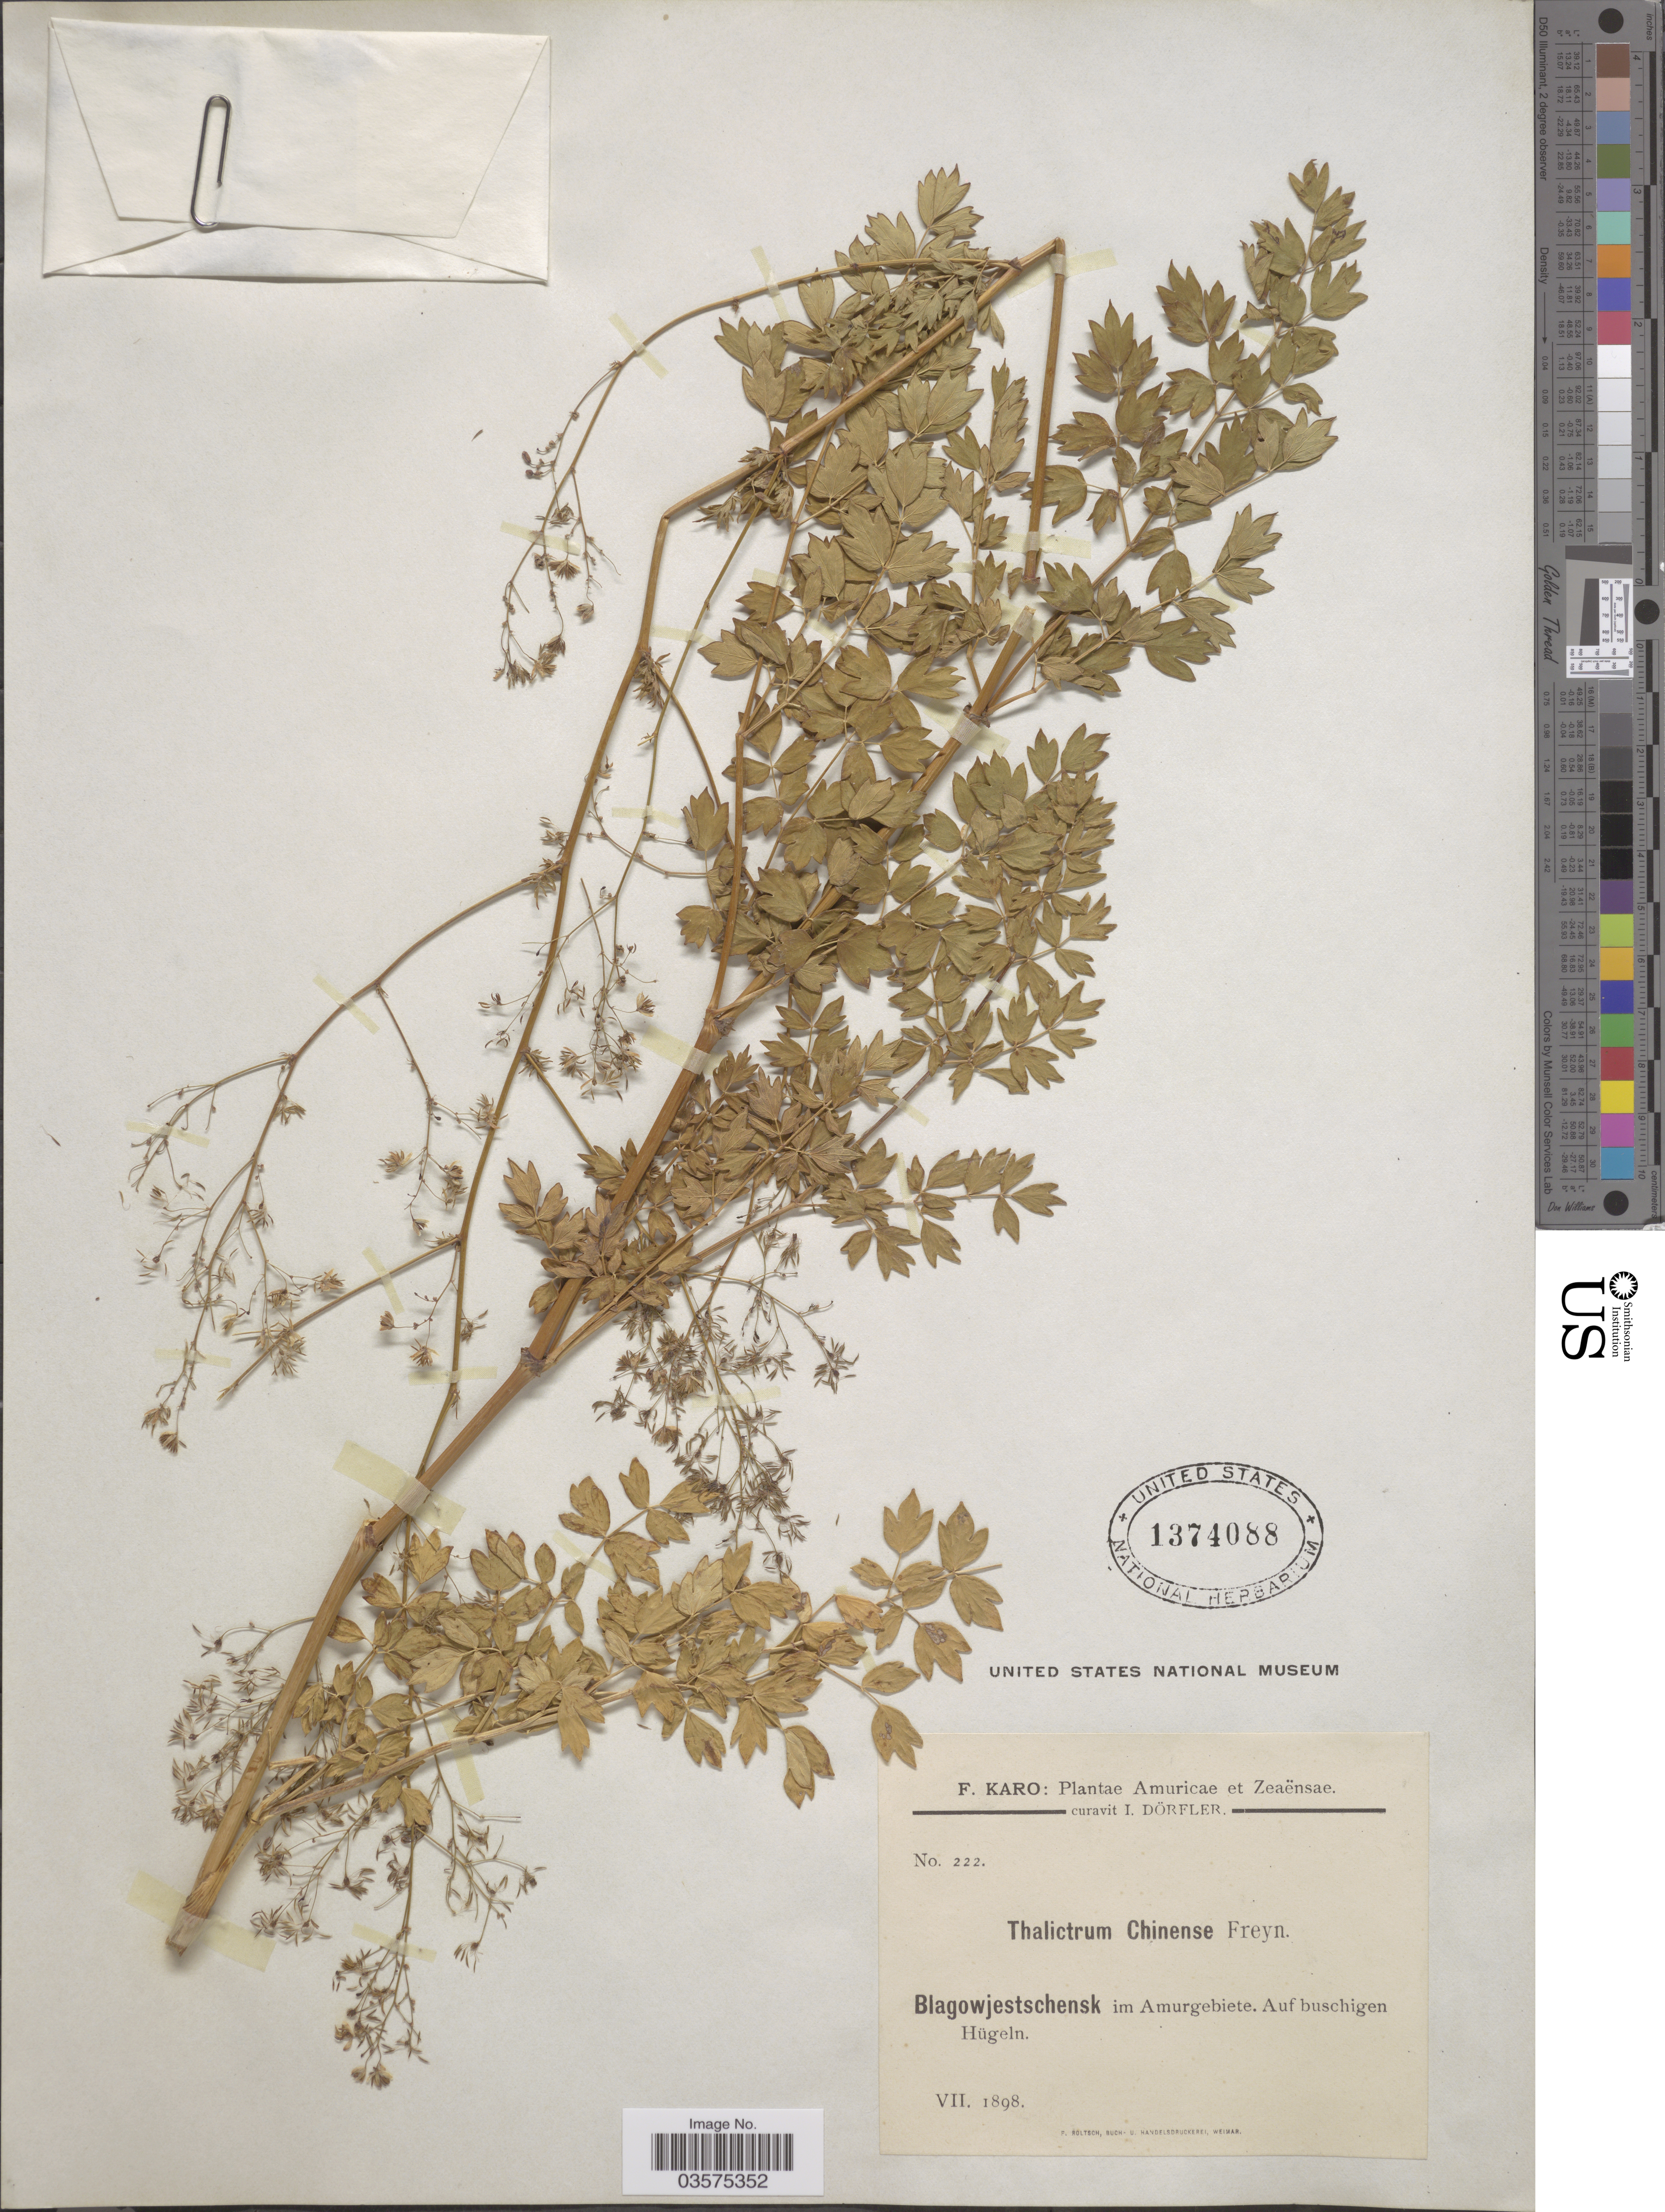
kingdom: Plantae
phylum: Tracheophyta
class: Magnoliopsida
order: Ranunculales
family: Ranunculaceae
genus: Thalictrum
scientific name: Thalictrum chinense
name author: Freyn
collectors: F. Karo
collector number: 222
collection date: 1898-07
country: Russian Federation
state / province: Amur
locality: Blagowjestschensk im Amurgebiete. Auf buschigen Hügeln.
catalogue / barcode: US 1374088